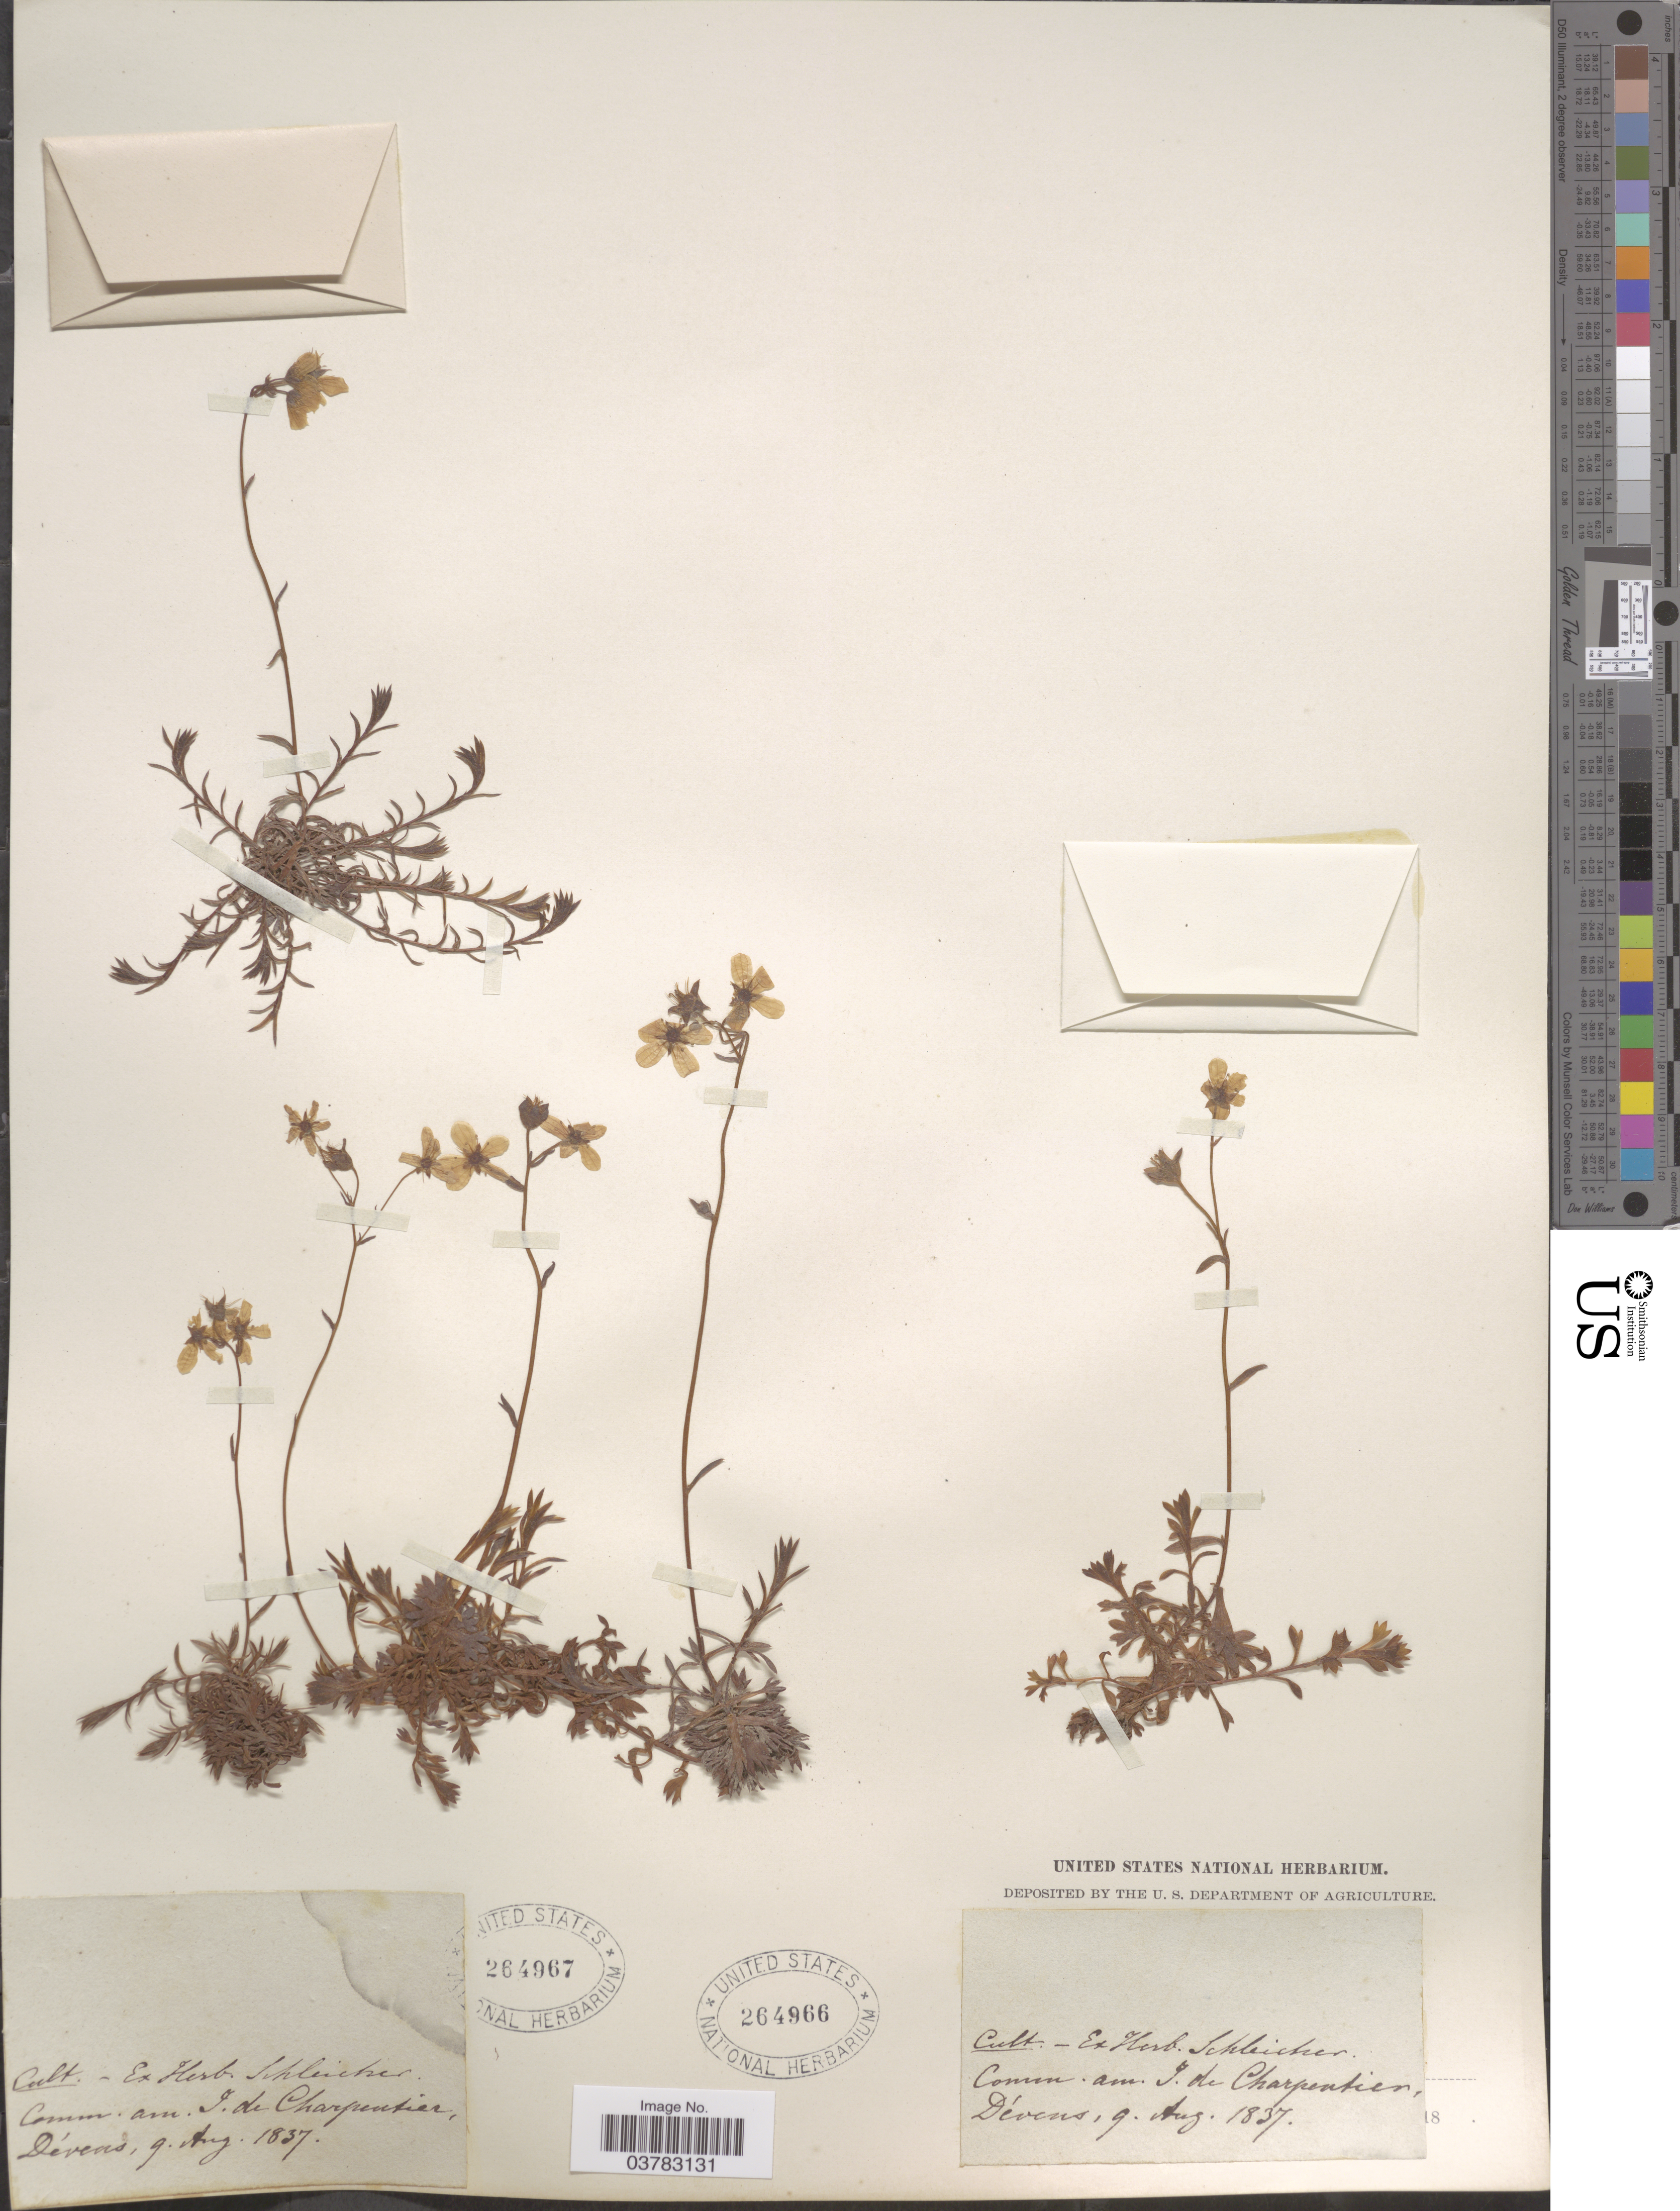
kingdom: Plantae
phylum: Tracheophyta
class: Magnoliopsida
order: Saxifragales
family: Saxifragaceae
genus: Saxifraga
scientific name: Saxifraga sp.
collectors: ex herb. Schleicher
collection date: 1837-08-09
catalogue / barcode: US 264966-2